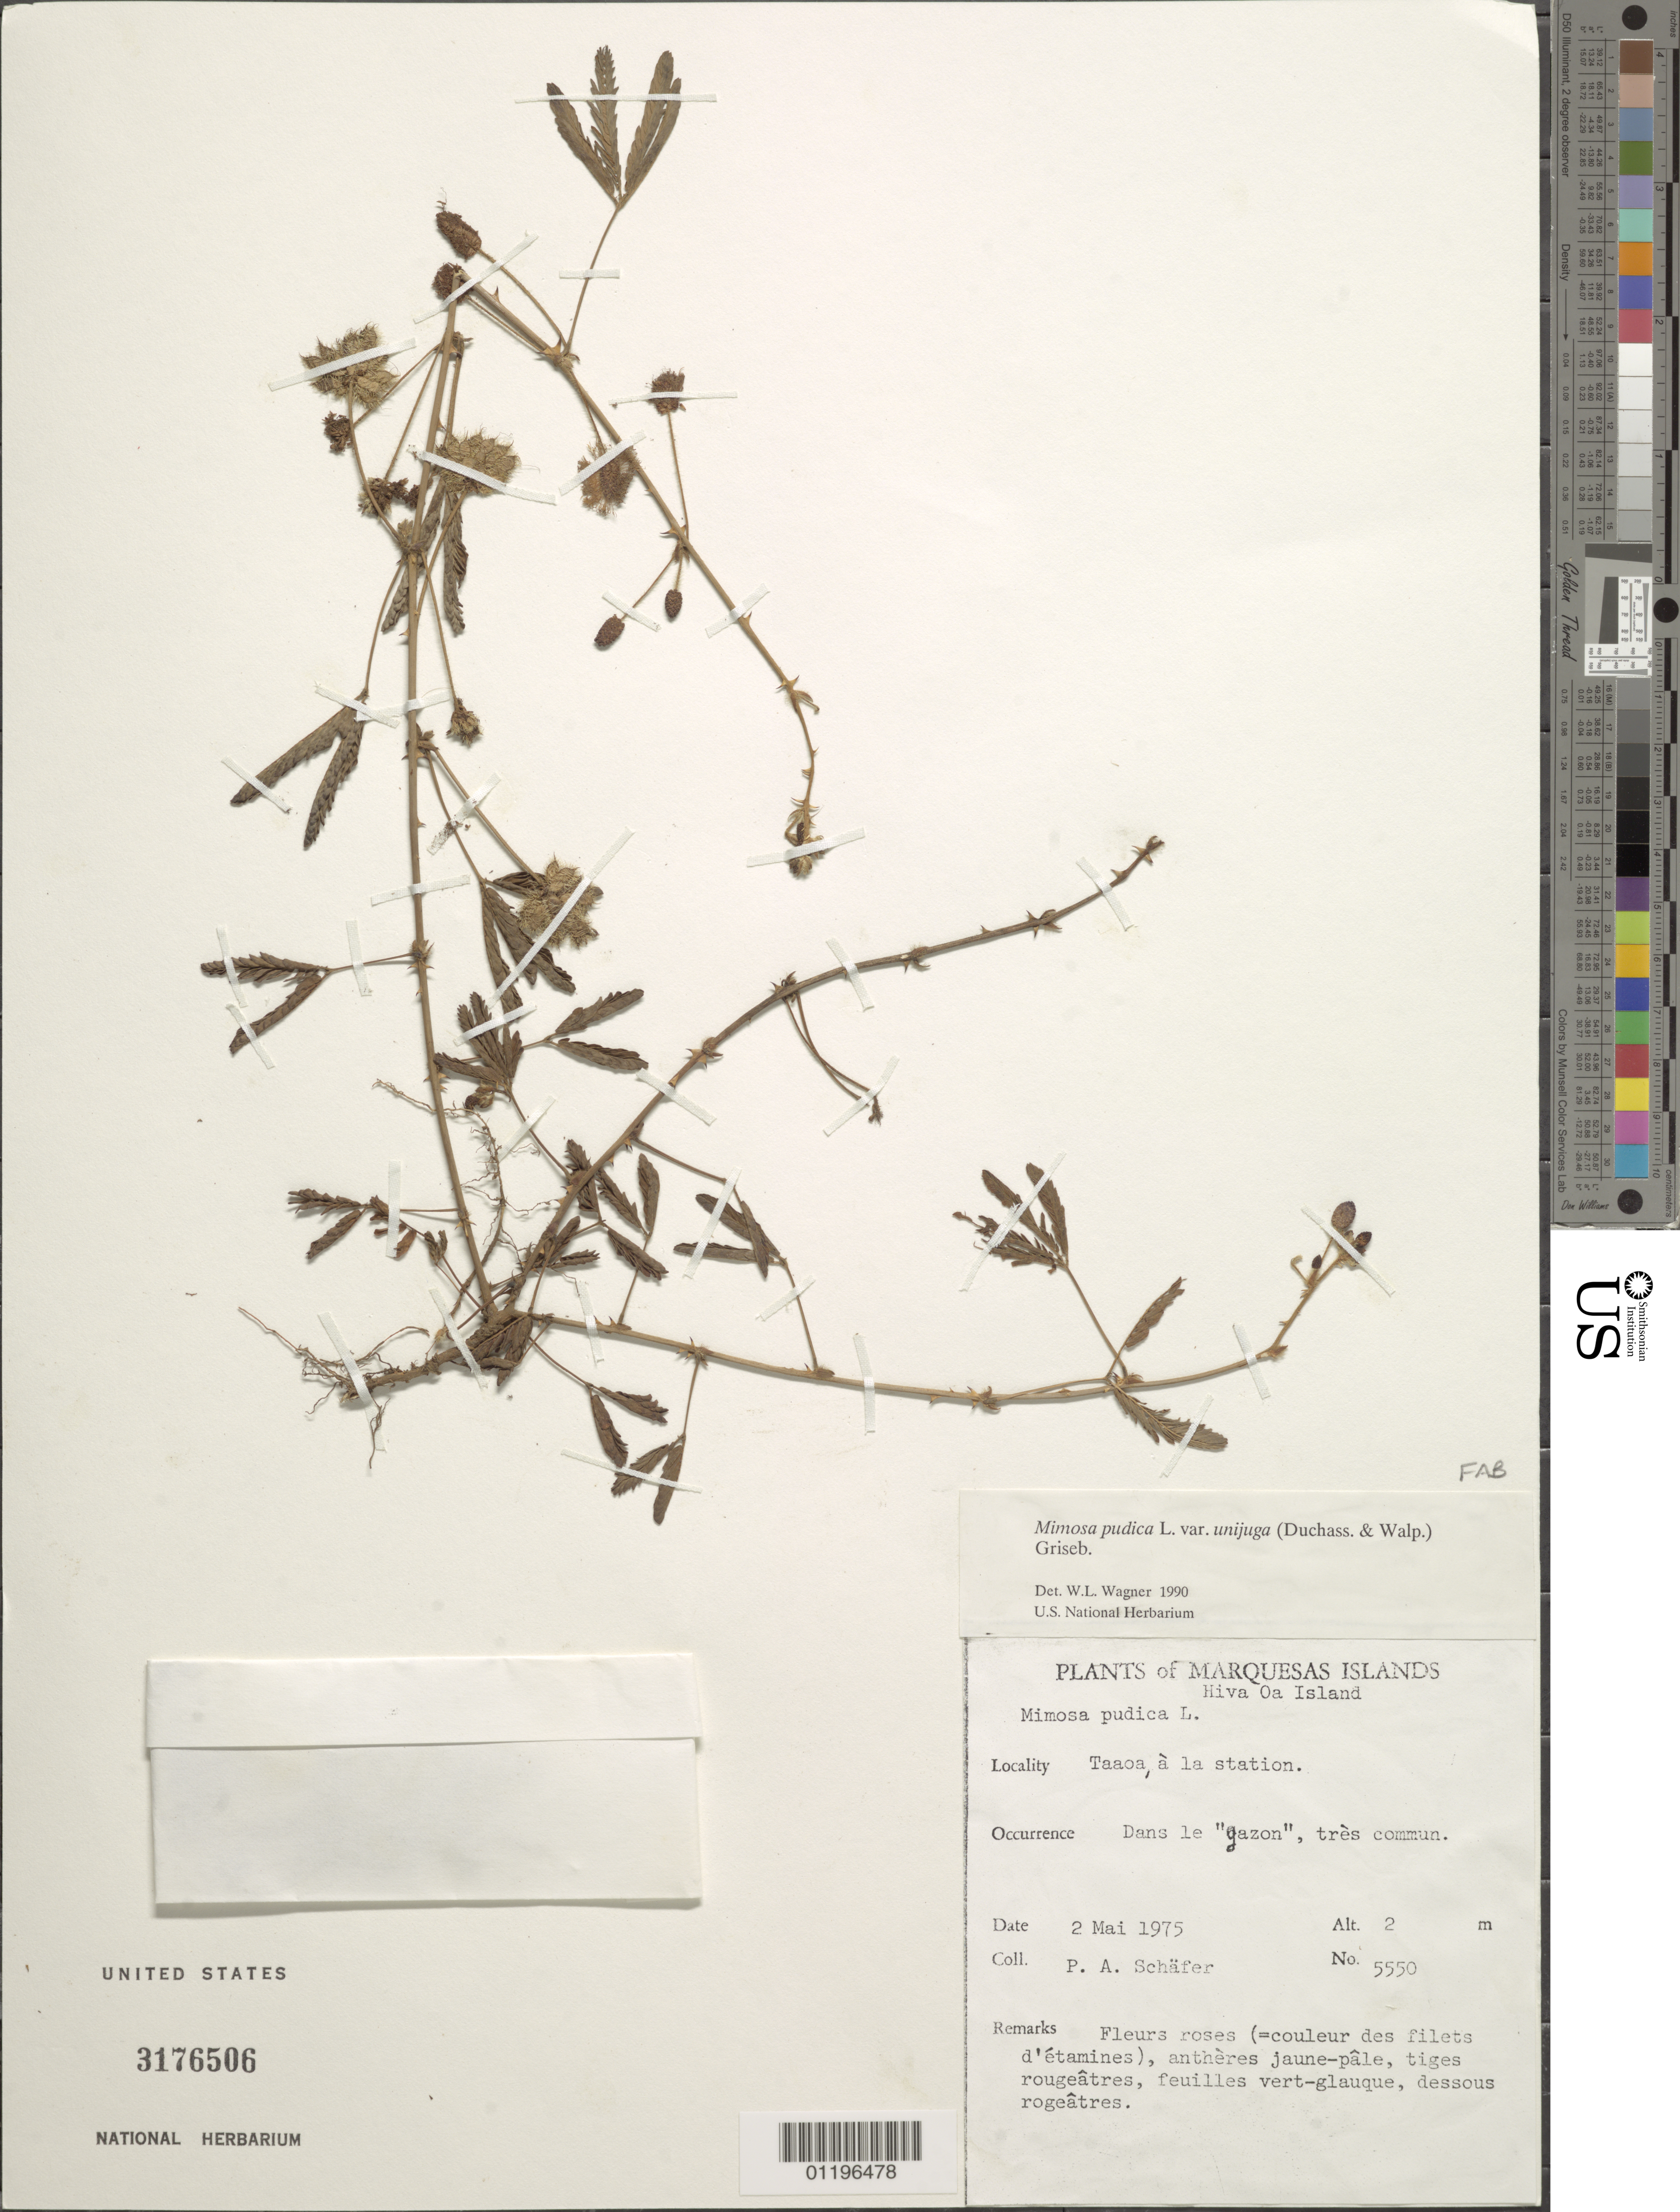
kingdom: Plantae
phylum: Tracheophyta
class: Magnoliopsida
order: Fabales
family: Fabaceae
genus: Mimosa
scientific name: Mimosa pudica var. unijuga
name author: (Walp. & Duchass.) Griseb.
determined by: Wagner, W. L., (BOT), Smithsonian Institution - National Museum of Natural History (UNITED STATES)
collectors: P. A. Schäfer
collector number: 5550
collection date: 1975-05-02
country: French Polynesia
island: Hiva Oa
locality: Taaoa, à la station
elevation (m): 2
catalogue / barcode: US 3176506